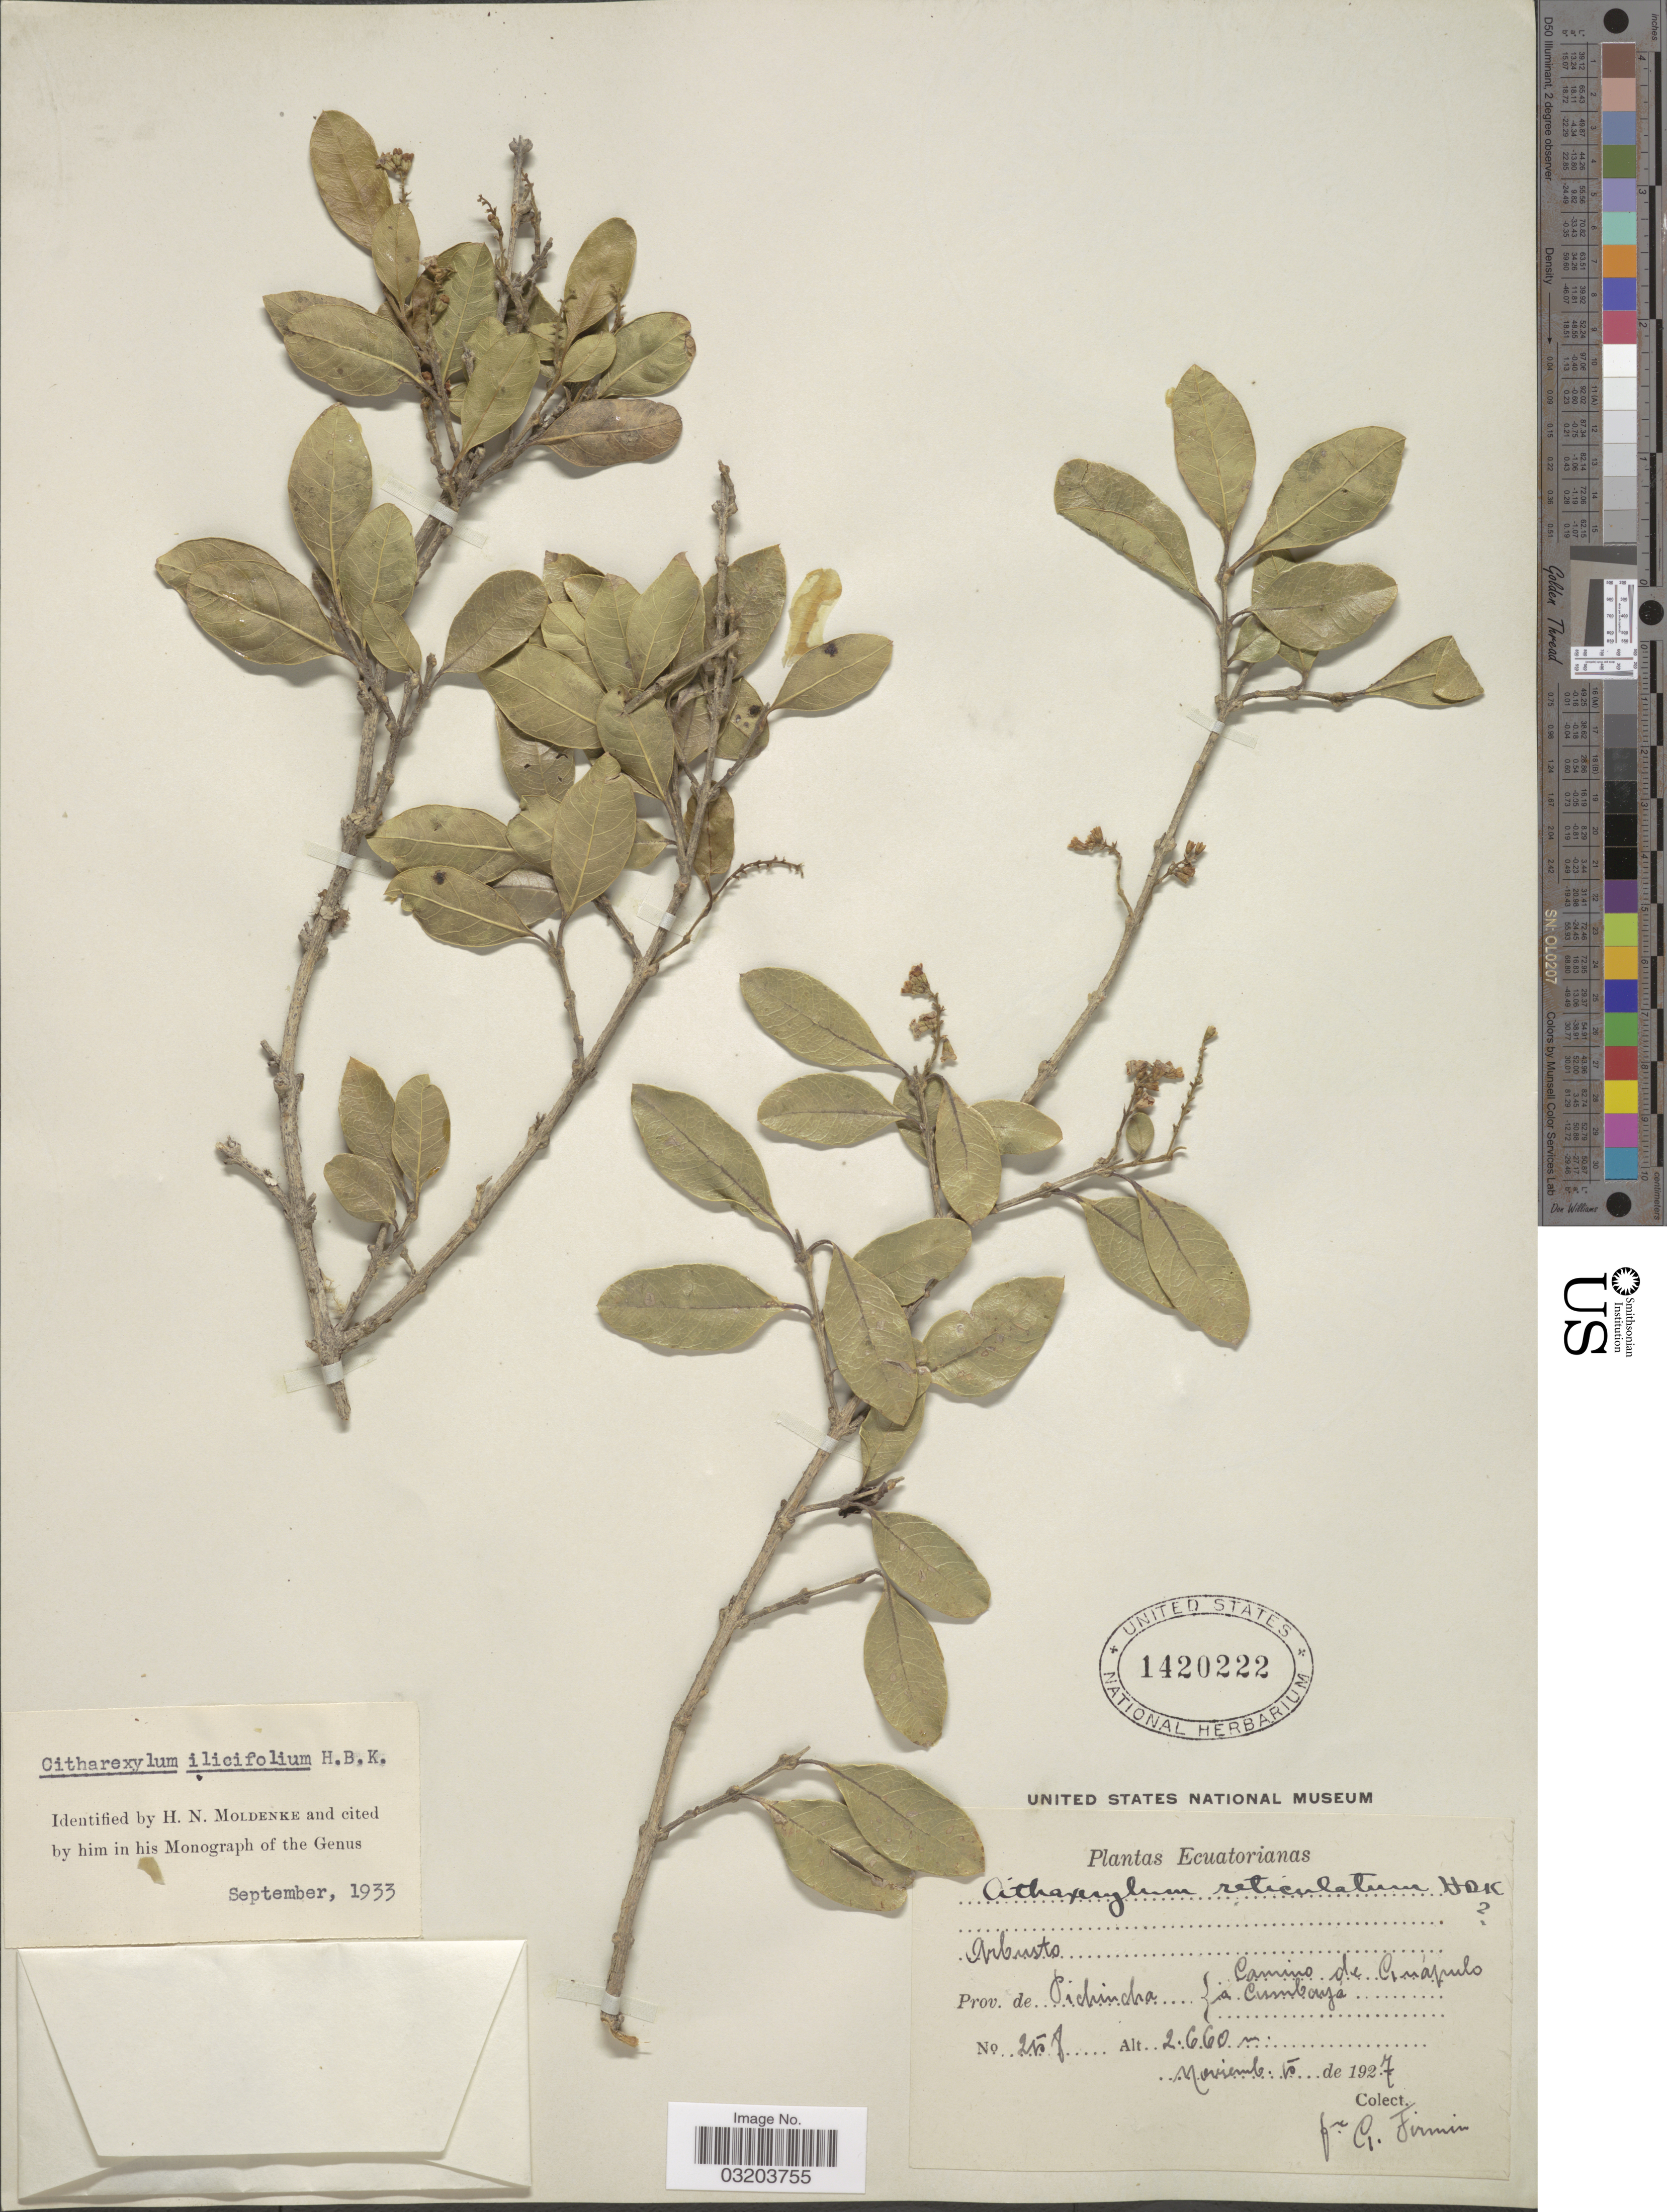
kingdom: Plantae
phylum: Tracheophyta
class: Magnoliopsida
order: Lamiales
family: Verbenaceae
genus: Citharexylum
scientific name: Citharexylum ilicifolium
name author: Kunth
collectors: F. Firmin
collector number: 258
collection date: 1927-11-05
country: Ecuador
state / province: Pichincha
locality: Camino de Guápulo a Cumbaya.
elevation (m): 2660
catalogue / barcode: US 1420222